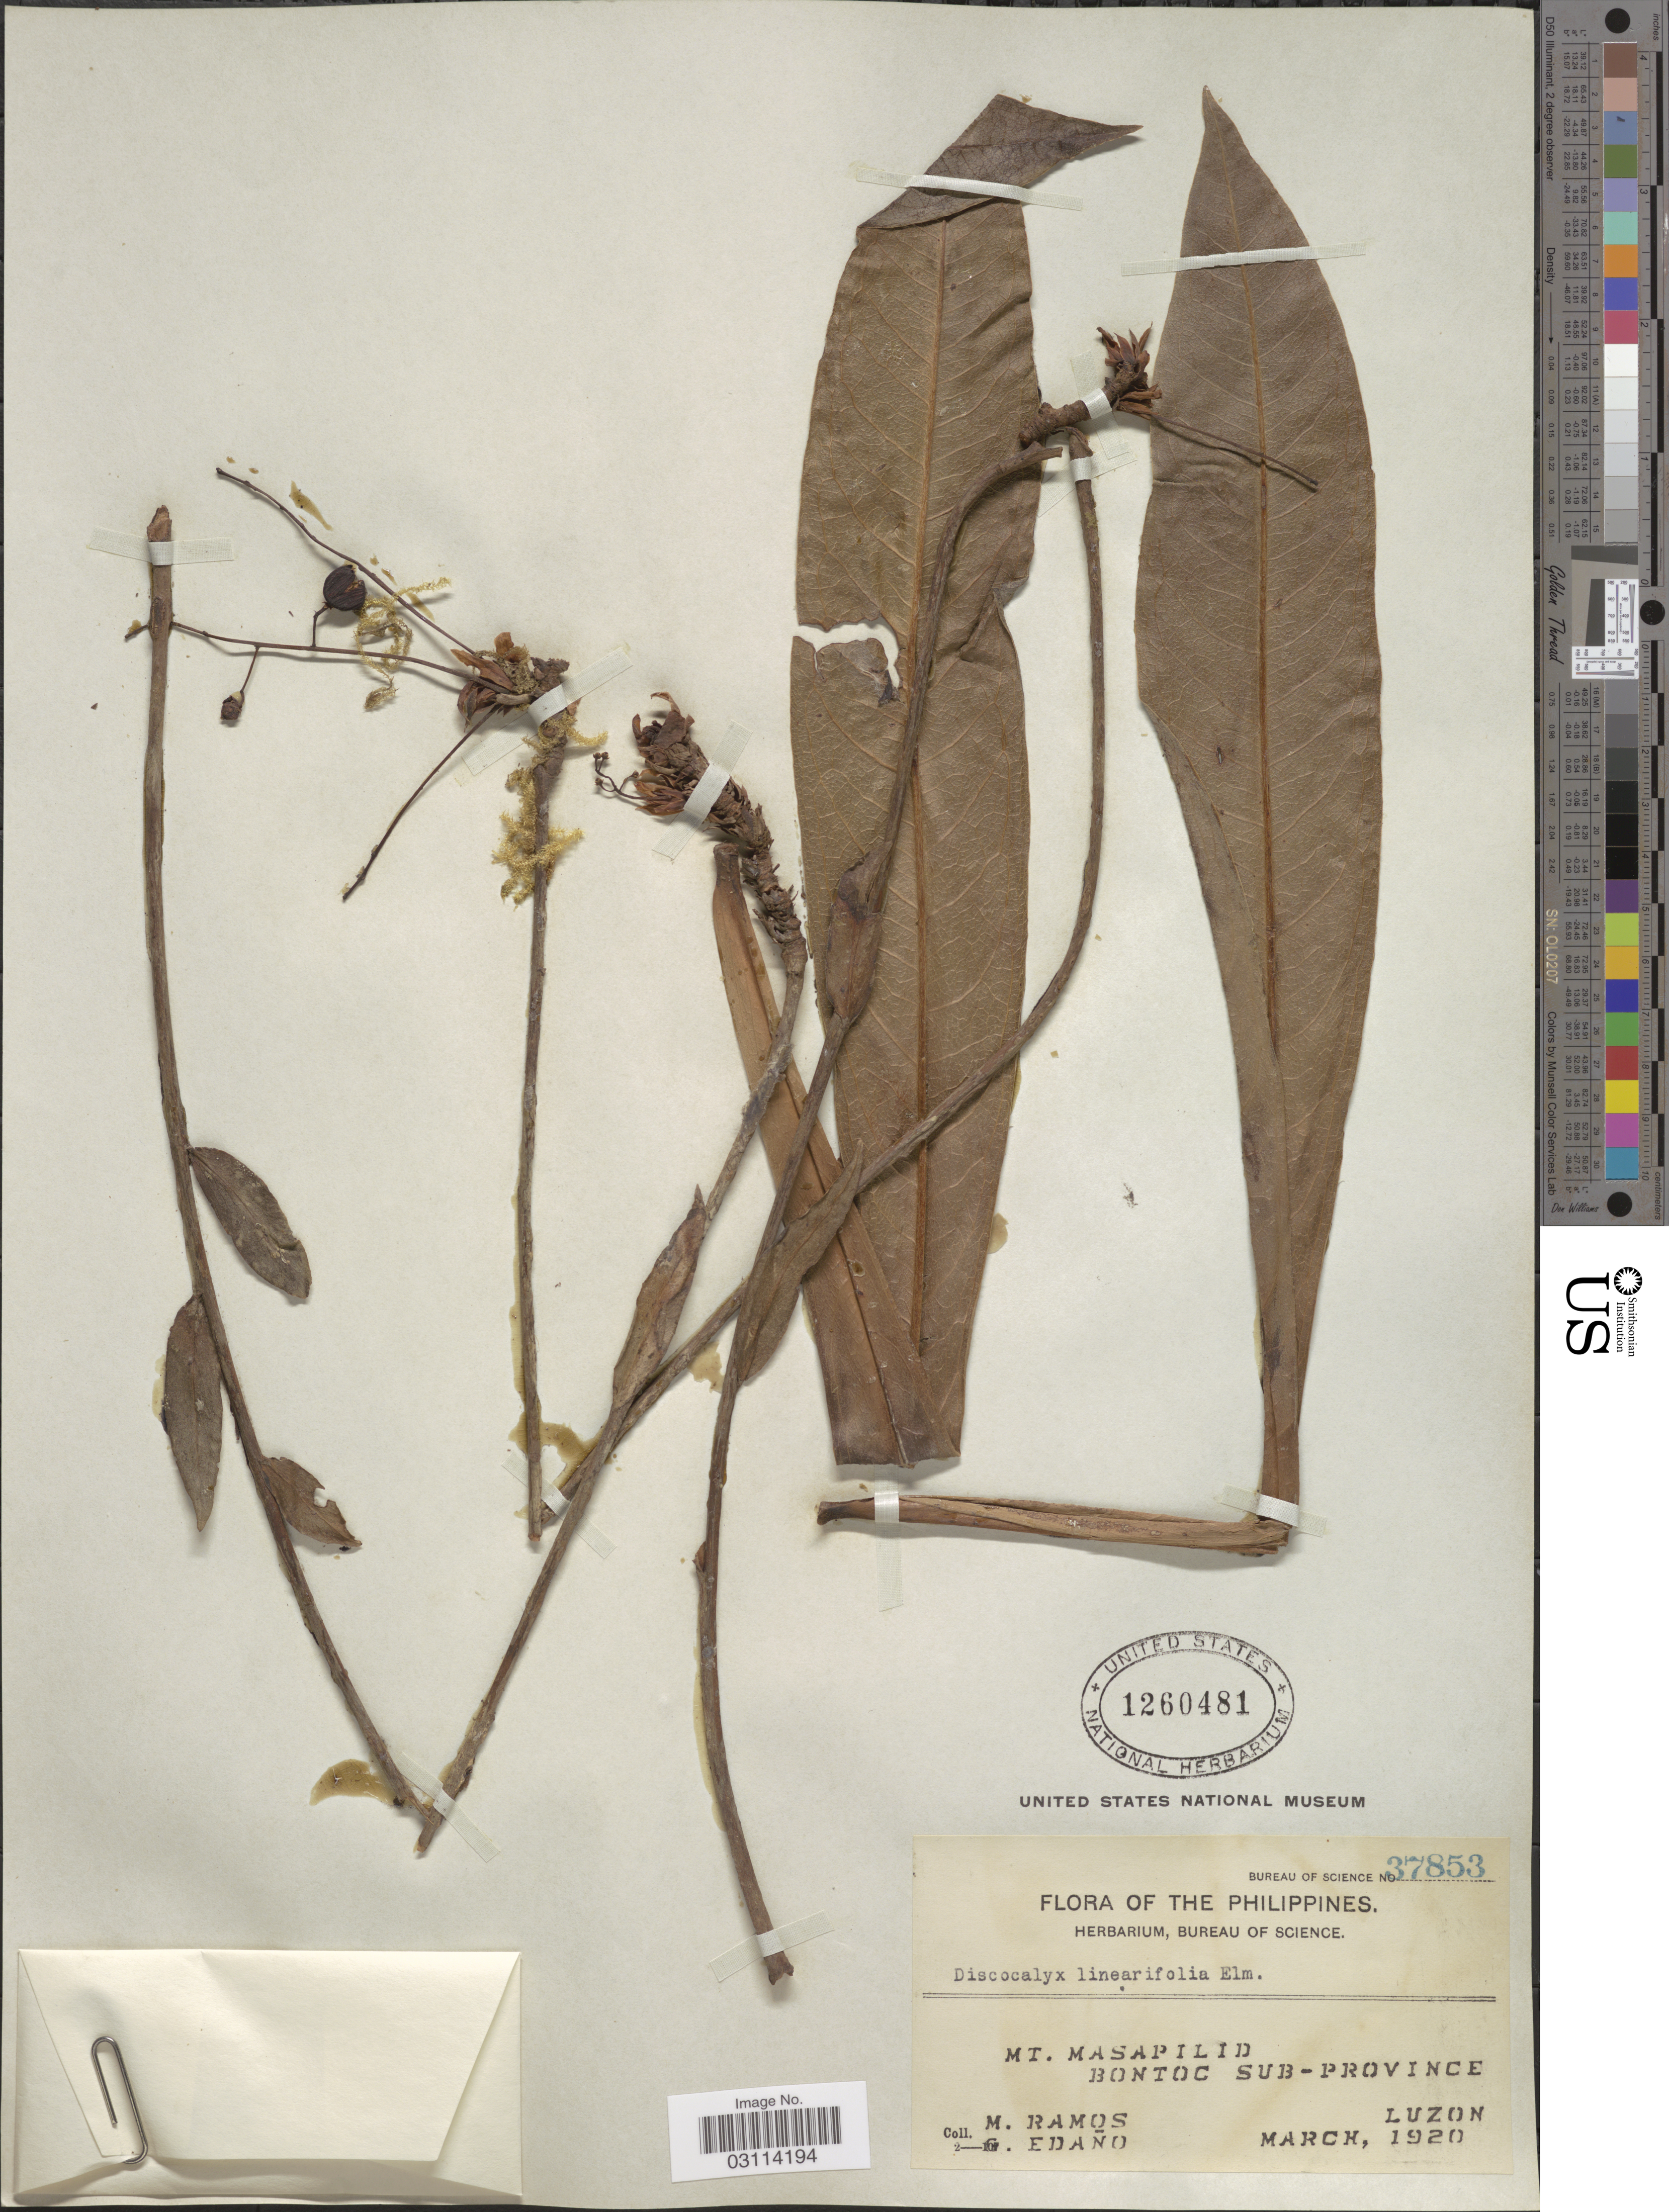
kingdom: Plantae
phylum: Tracheophyta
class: Magnoliopsida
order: Ericales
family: Primulaceae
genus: Discocalyx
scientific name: Discocalyx linearifolia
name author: Elmer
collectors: M. Ramos & G. Edaño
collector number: Bureau of Science 37853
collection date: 1920-03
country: Philippines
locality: Mt. Masapilid, Bontoc Sub-Province.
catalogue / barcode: US 1260481